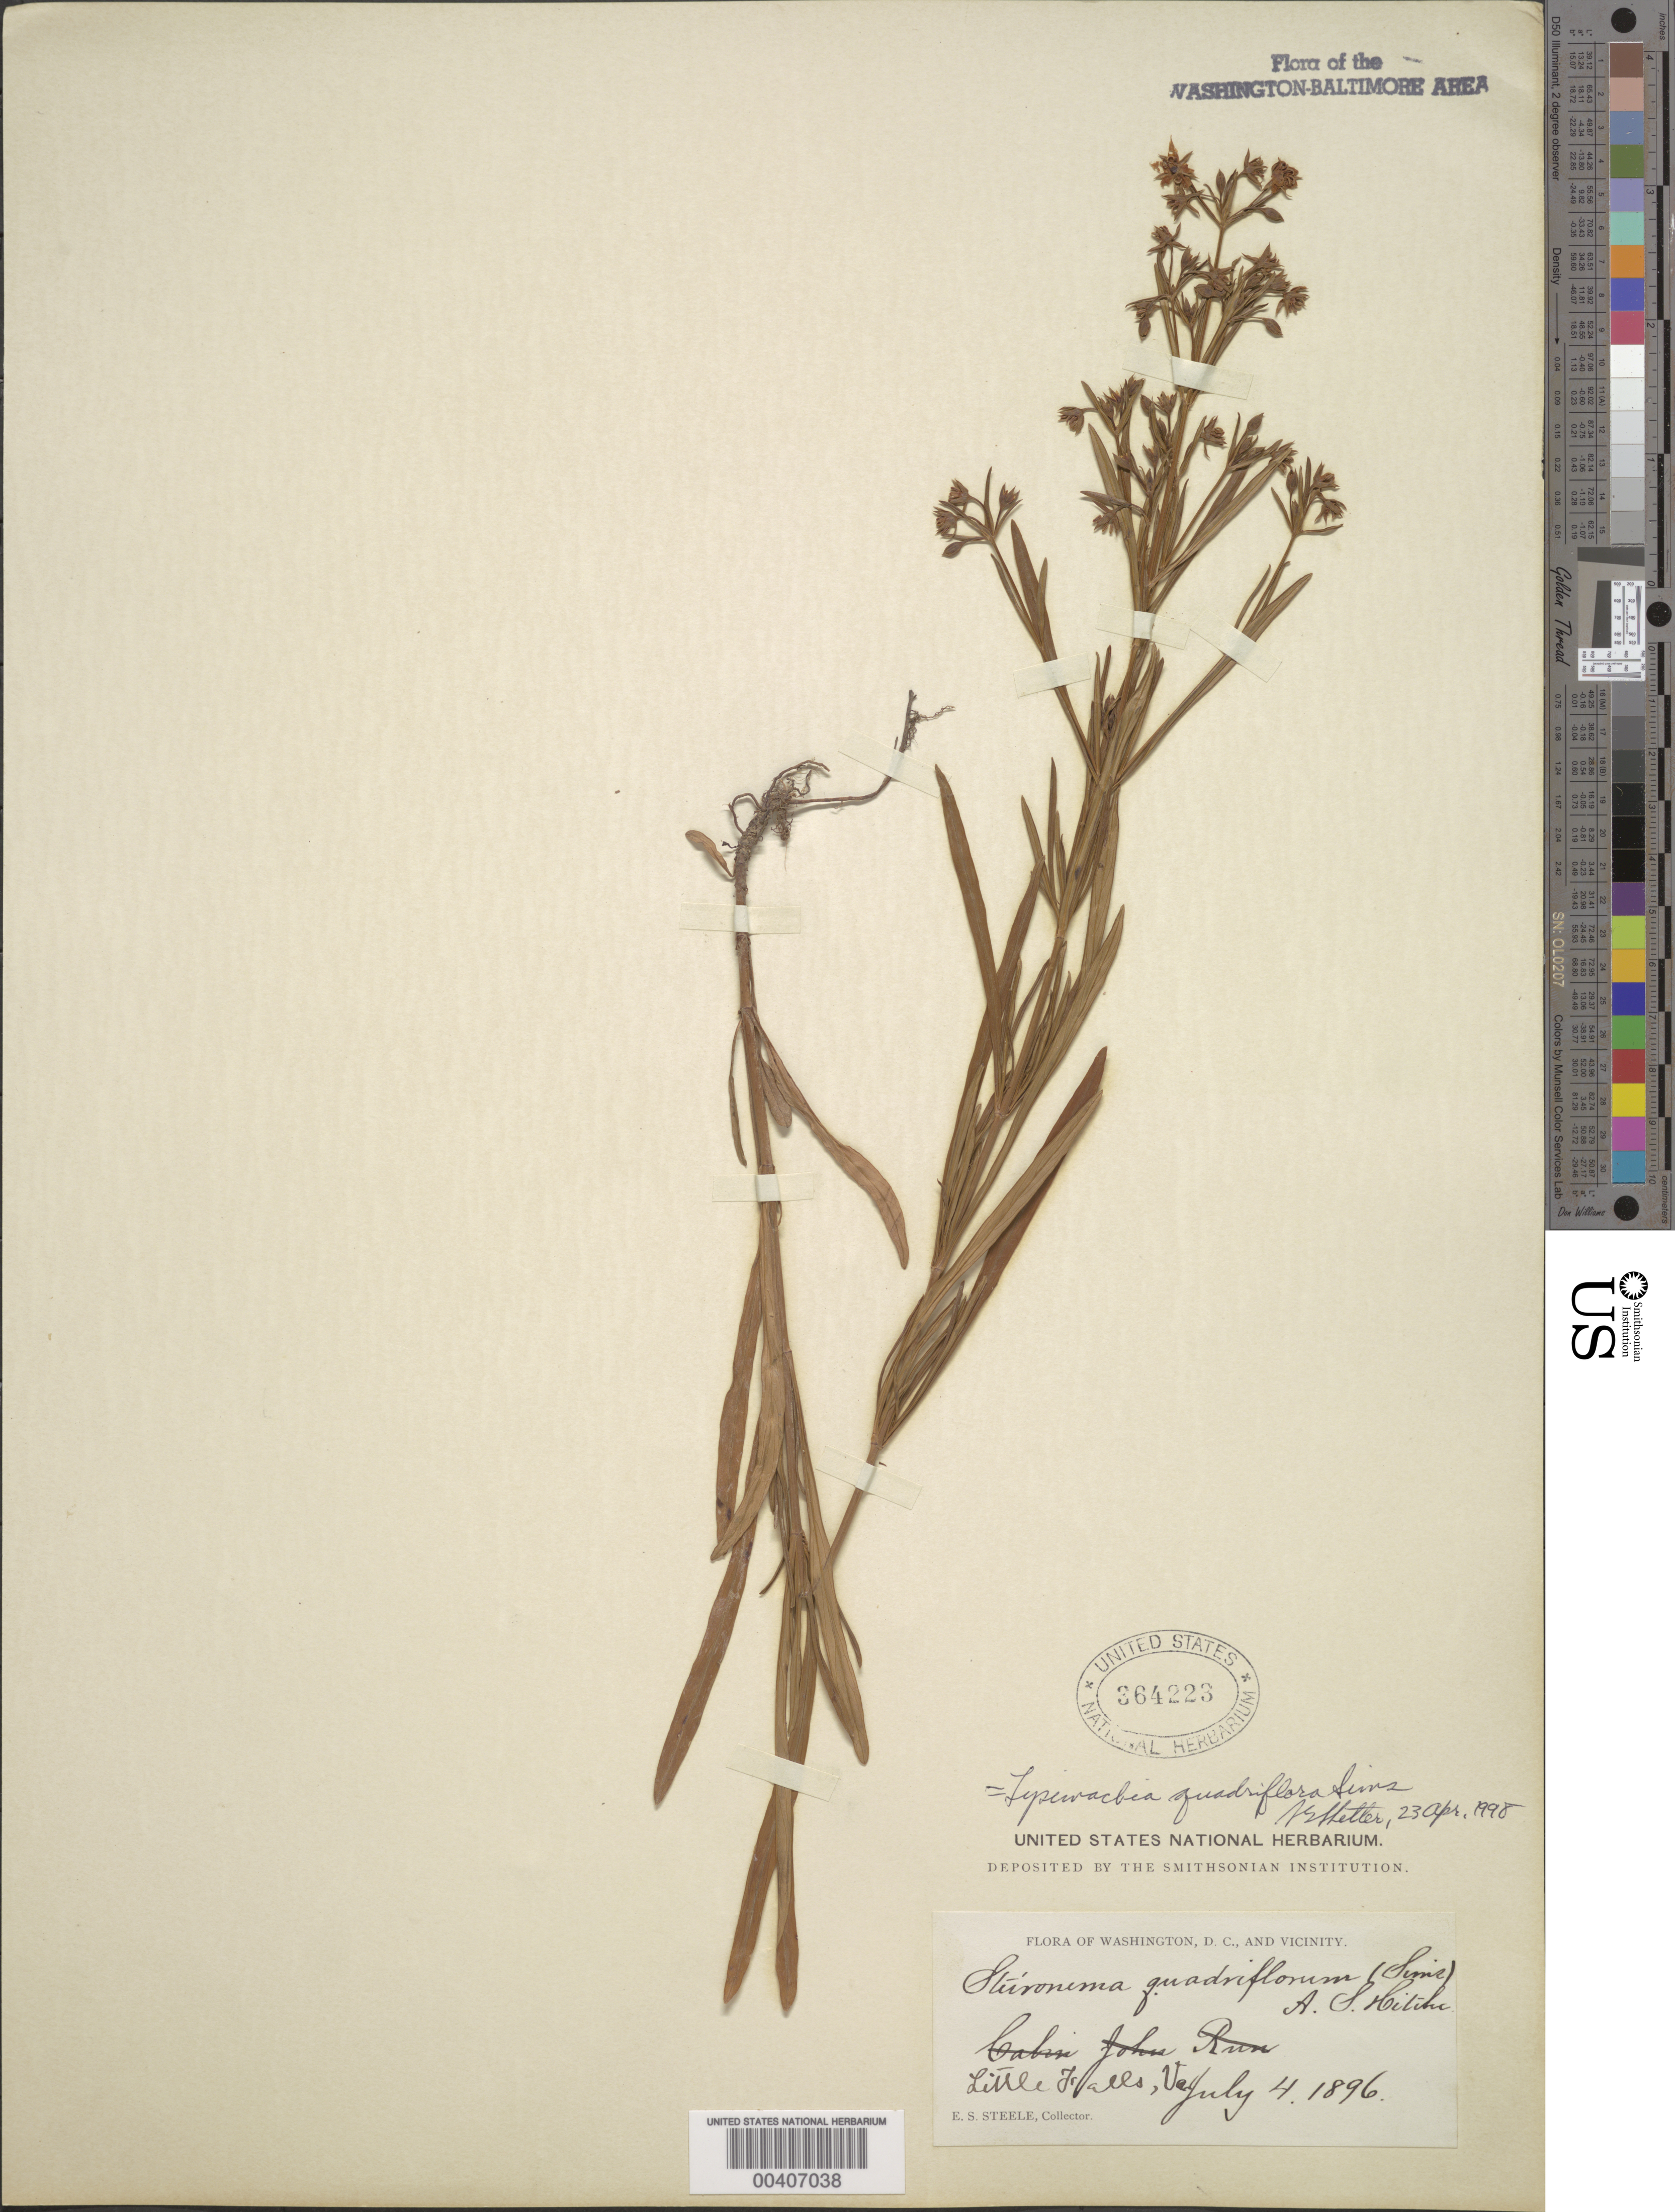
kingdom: Plantae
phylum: Tracheophyta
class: Magnoliopsida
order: Ericales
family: Primulaceae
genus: Lysimachia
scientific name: Lysimachia quadriflora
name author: Sims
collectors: E. Steele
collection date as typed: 04 Jul 1896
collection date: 1896-07-04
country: United States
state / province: Virginia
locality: Little Falls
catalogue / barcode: US 364223